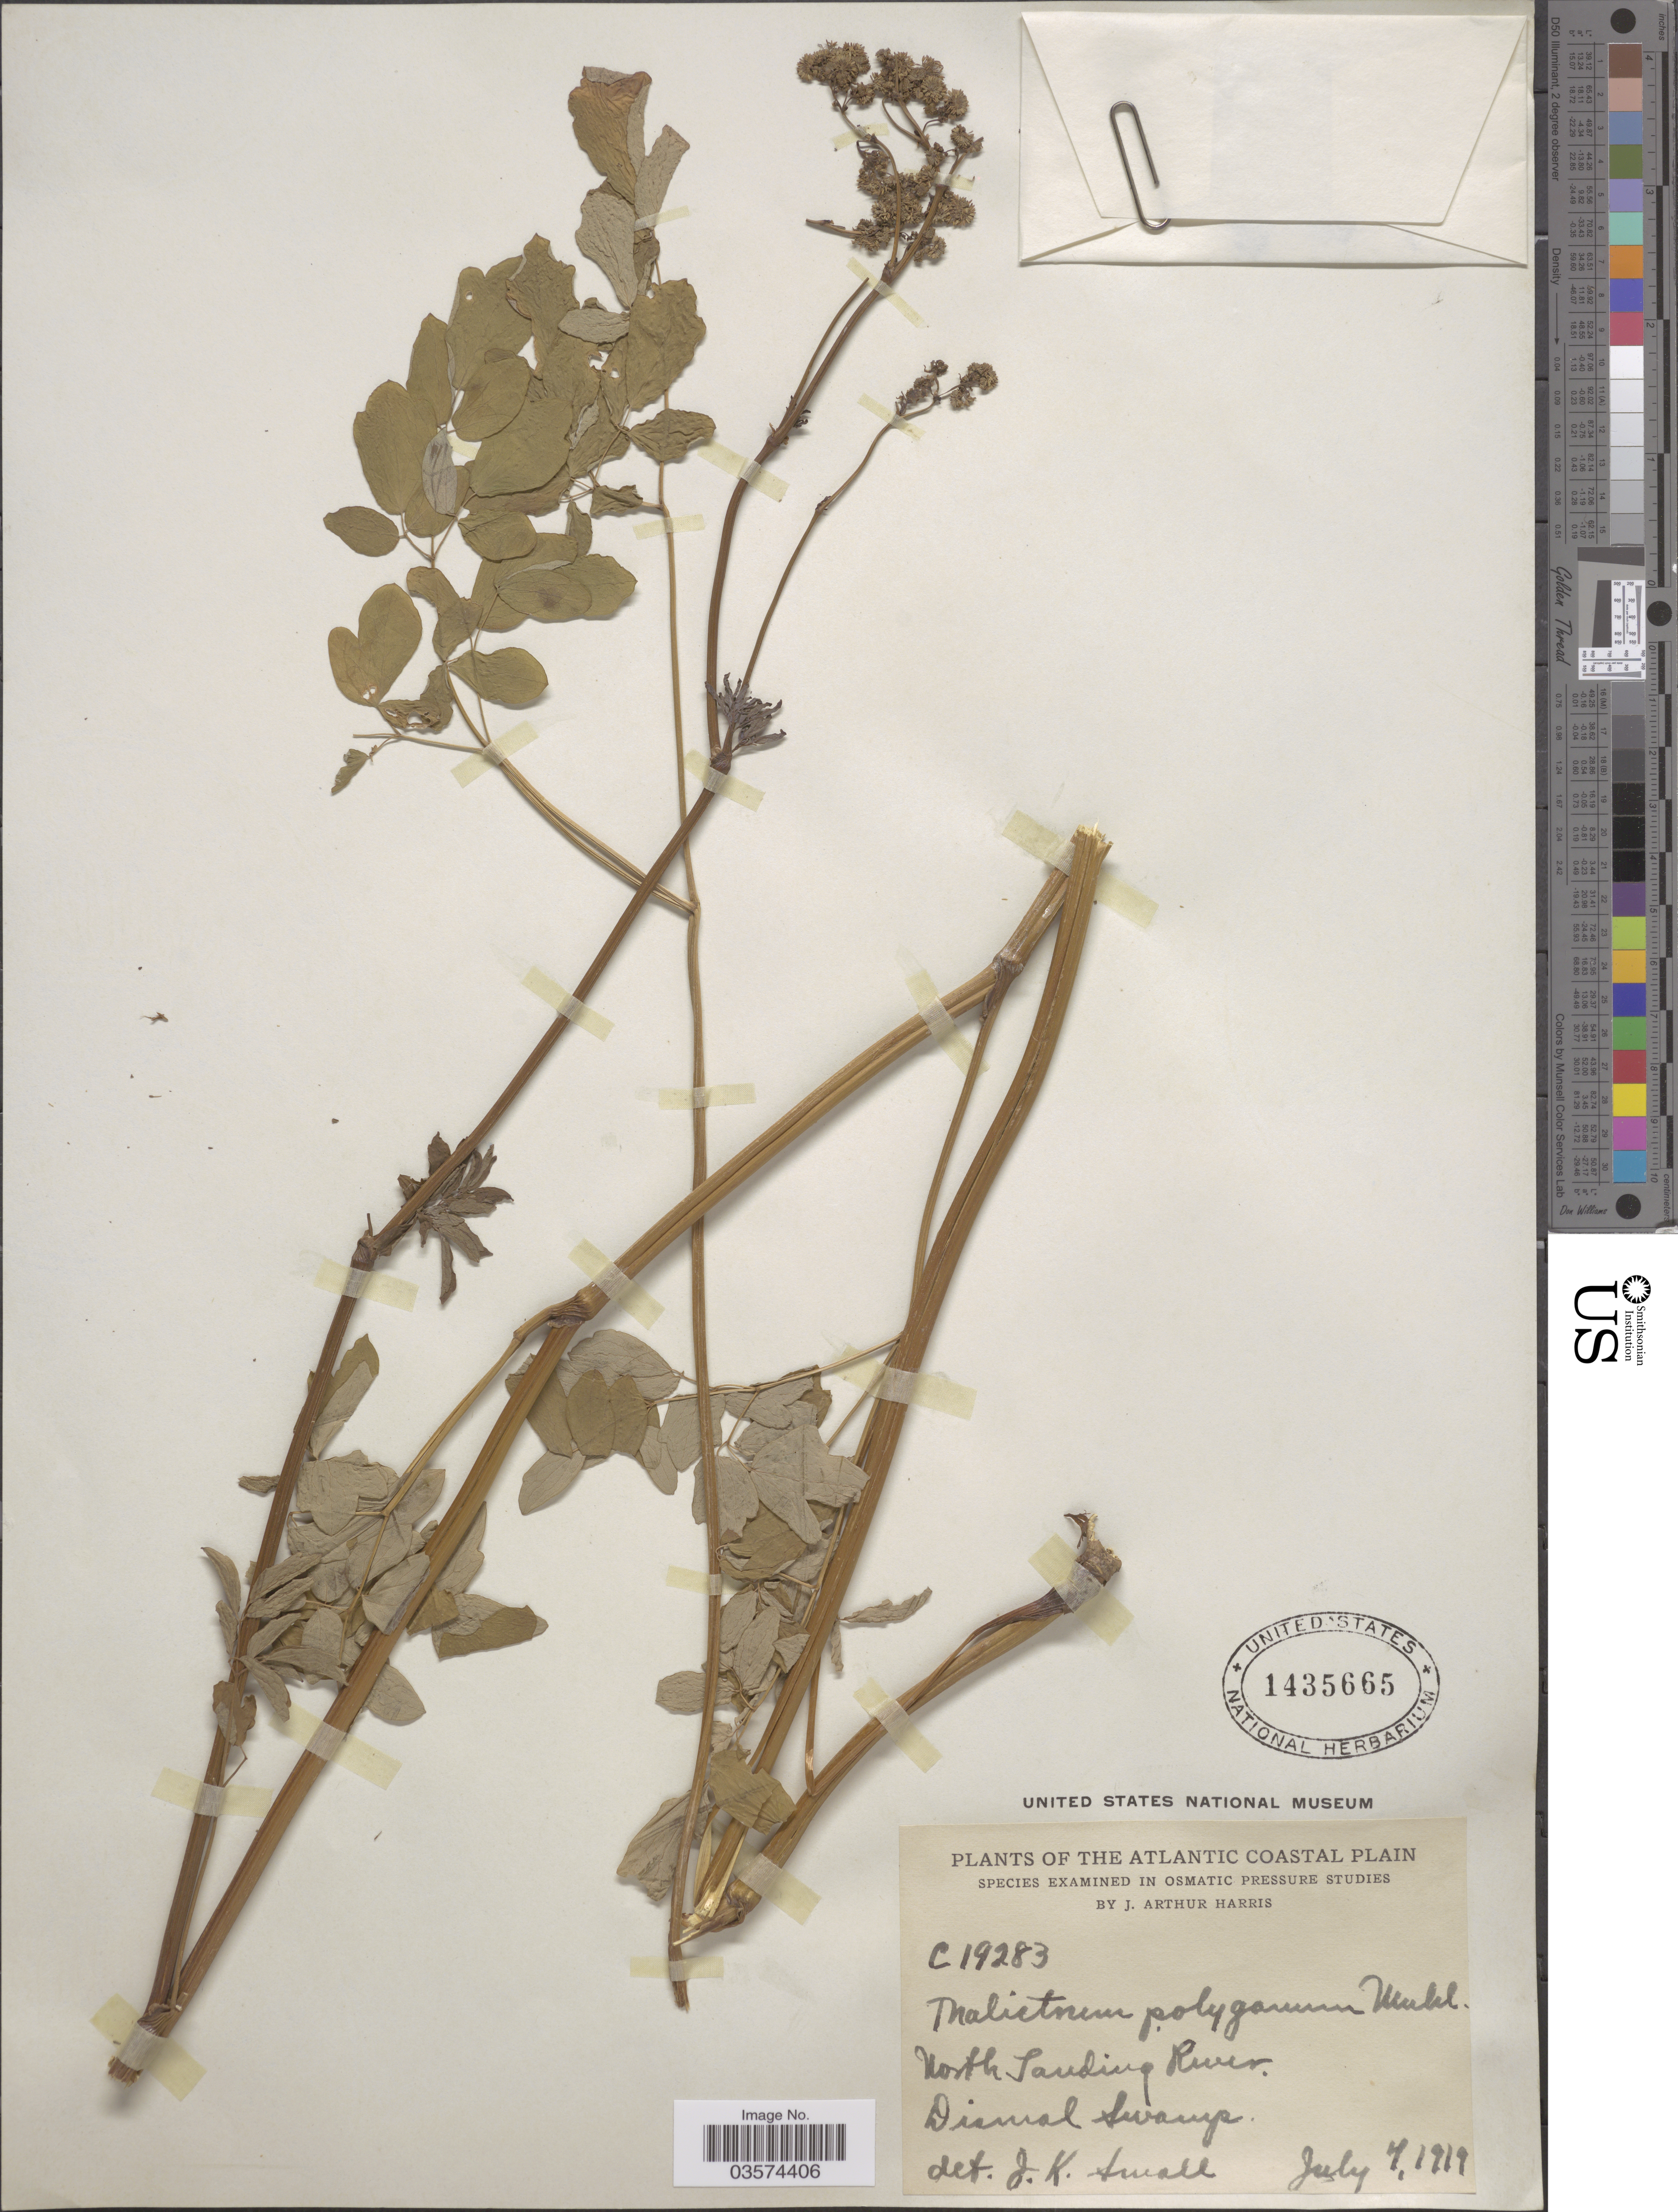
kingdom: Plantae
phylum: Tracheophyta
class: Magnoliopsida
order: Ranunculales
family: Ranunculaceae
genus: Thalictrum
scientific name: Thalictrum pubescens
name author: Pursh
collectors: J. A. Harris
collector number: C19283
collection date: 1919-07-07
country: United States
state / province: Virginia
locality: The Atlantic Coastal Plain. North Landing River. Dismal Swamp.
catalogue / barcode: US 1435665